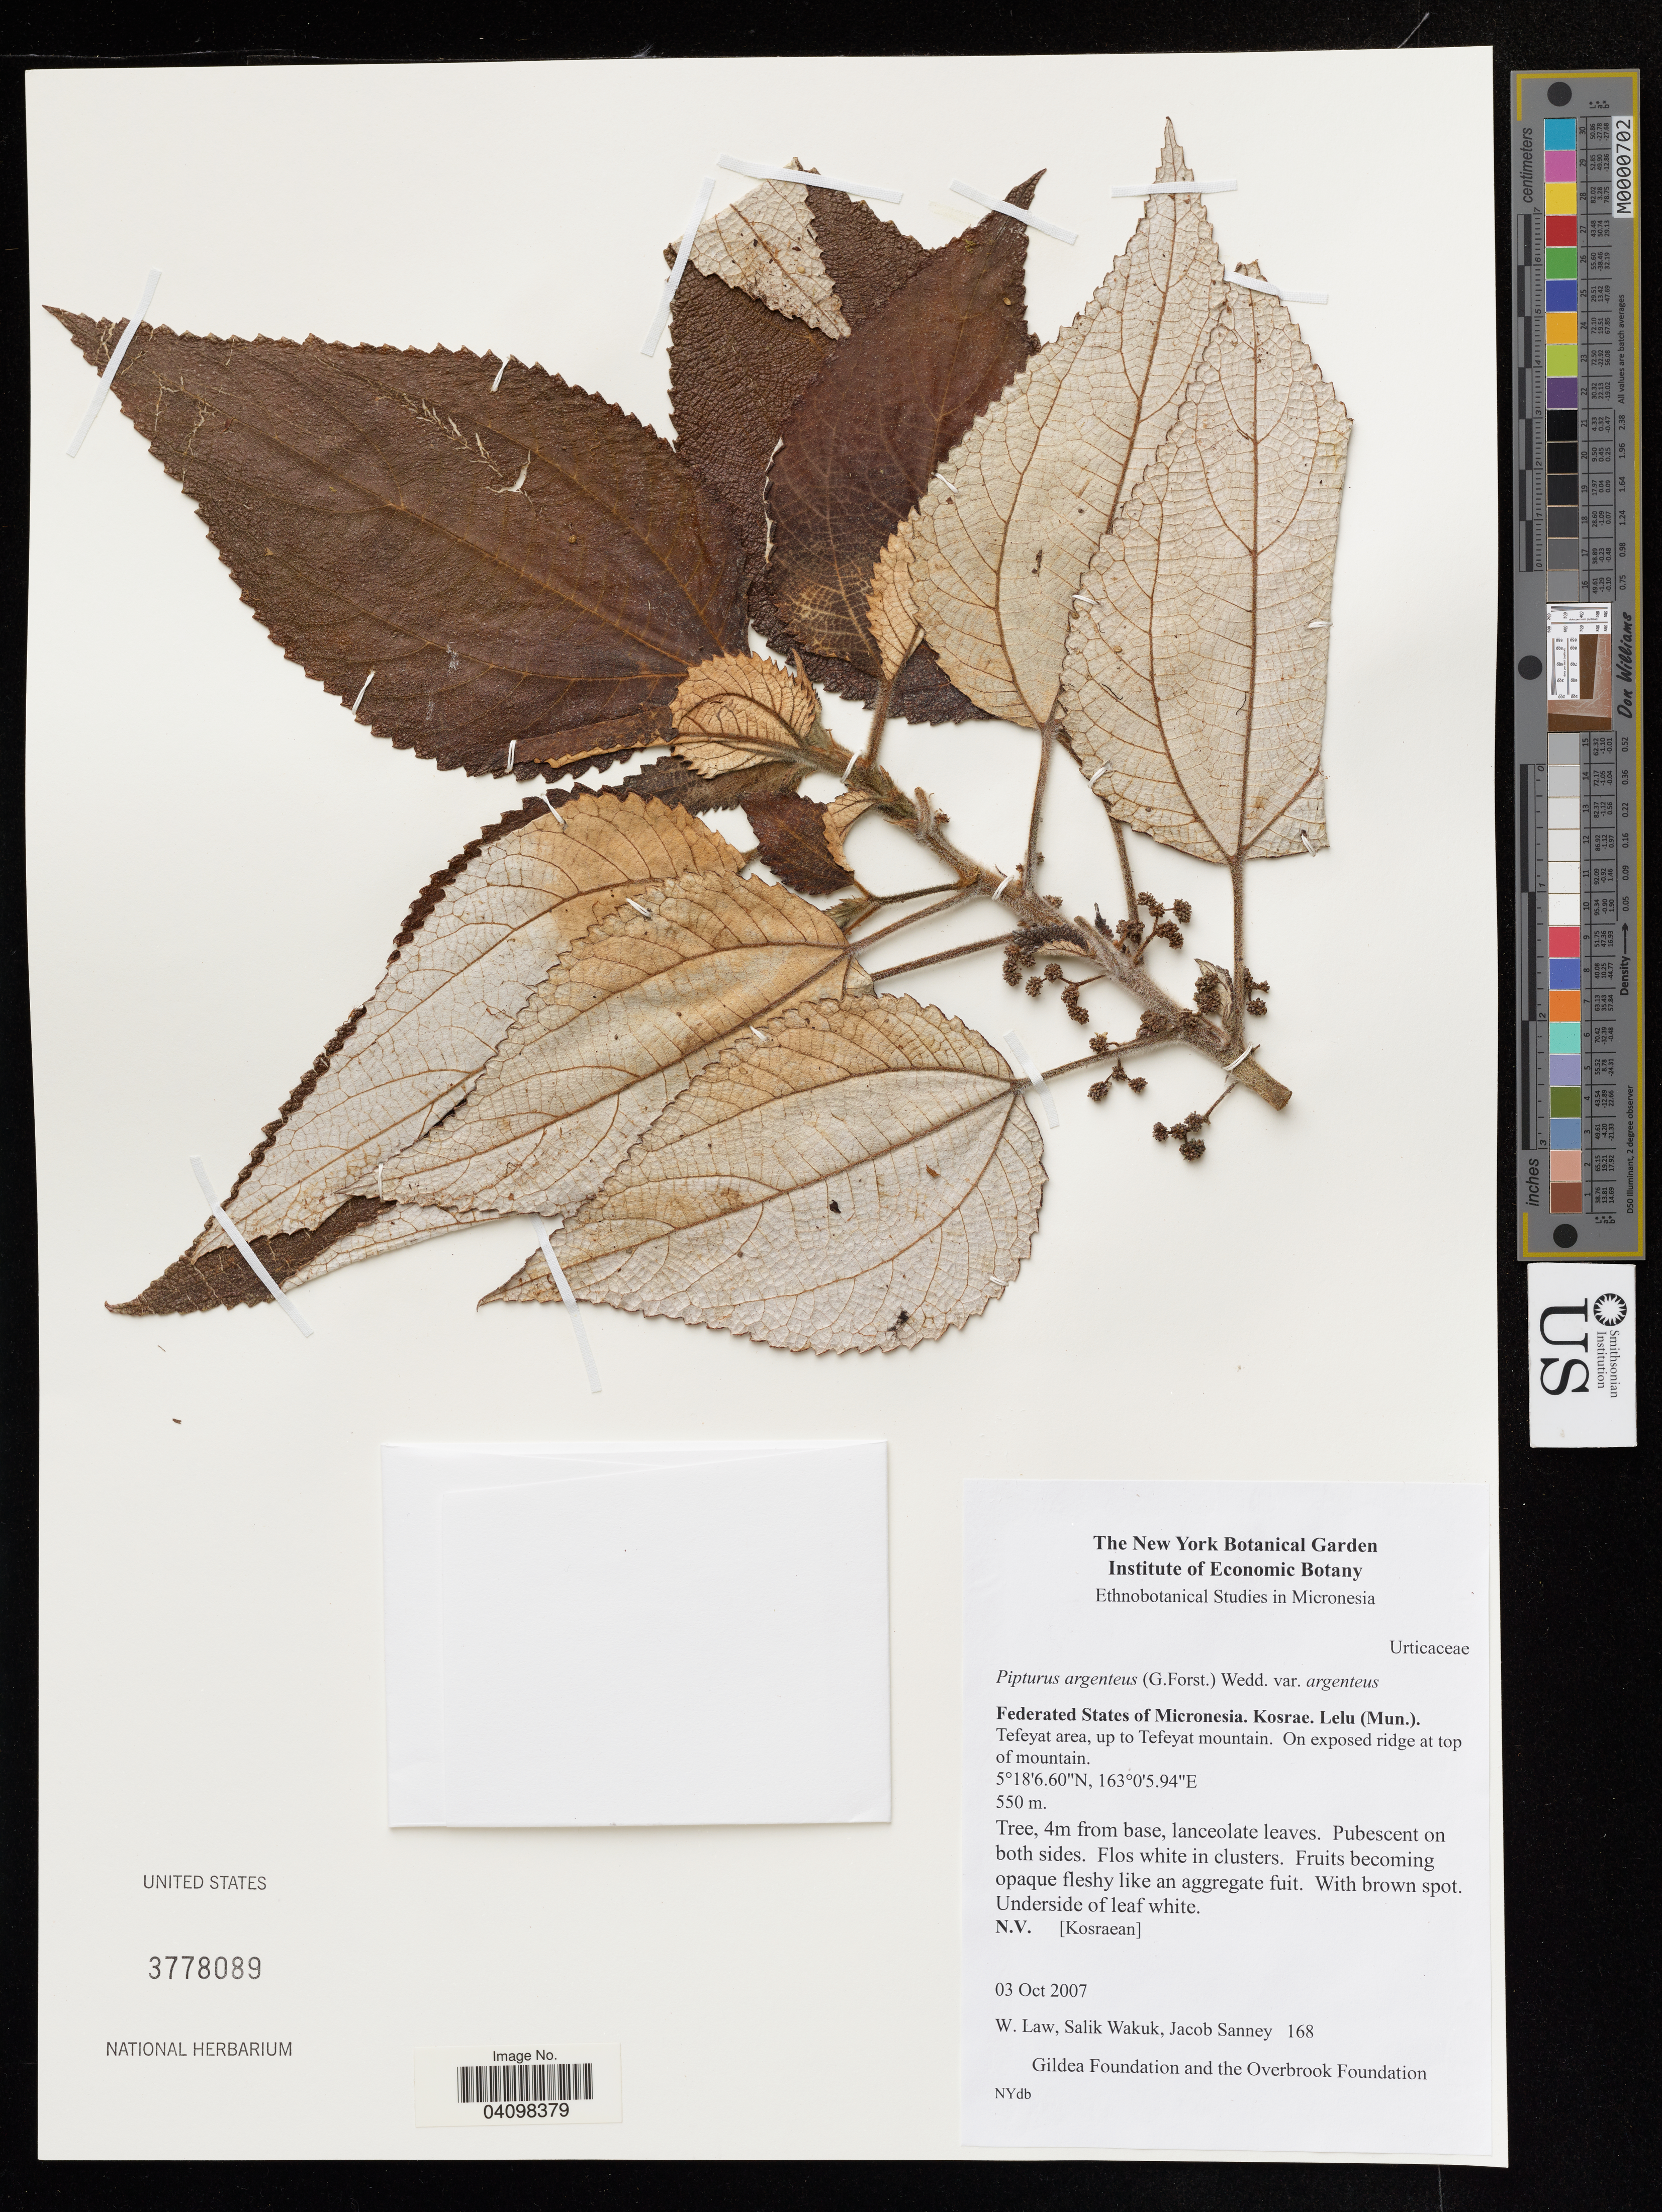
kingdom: Plantae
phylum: Tracheophyta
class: Magnoliopsida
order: Rosales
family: Urticaceae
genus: Pipturus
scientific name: Pipturus argenteus var. argenteus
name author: (G. Forst.) Wedd.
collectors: W. Law & S. Wakuk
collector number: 168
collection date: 2007-10-03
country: Micronesia, Federated States of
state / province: Kosrae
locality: Lelu (Mun.), Tefeyat area, up to Tefeyat mountain, On exposed ridge at top of mountain.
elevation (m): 550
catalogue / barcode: US 3778089